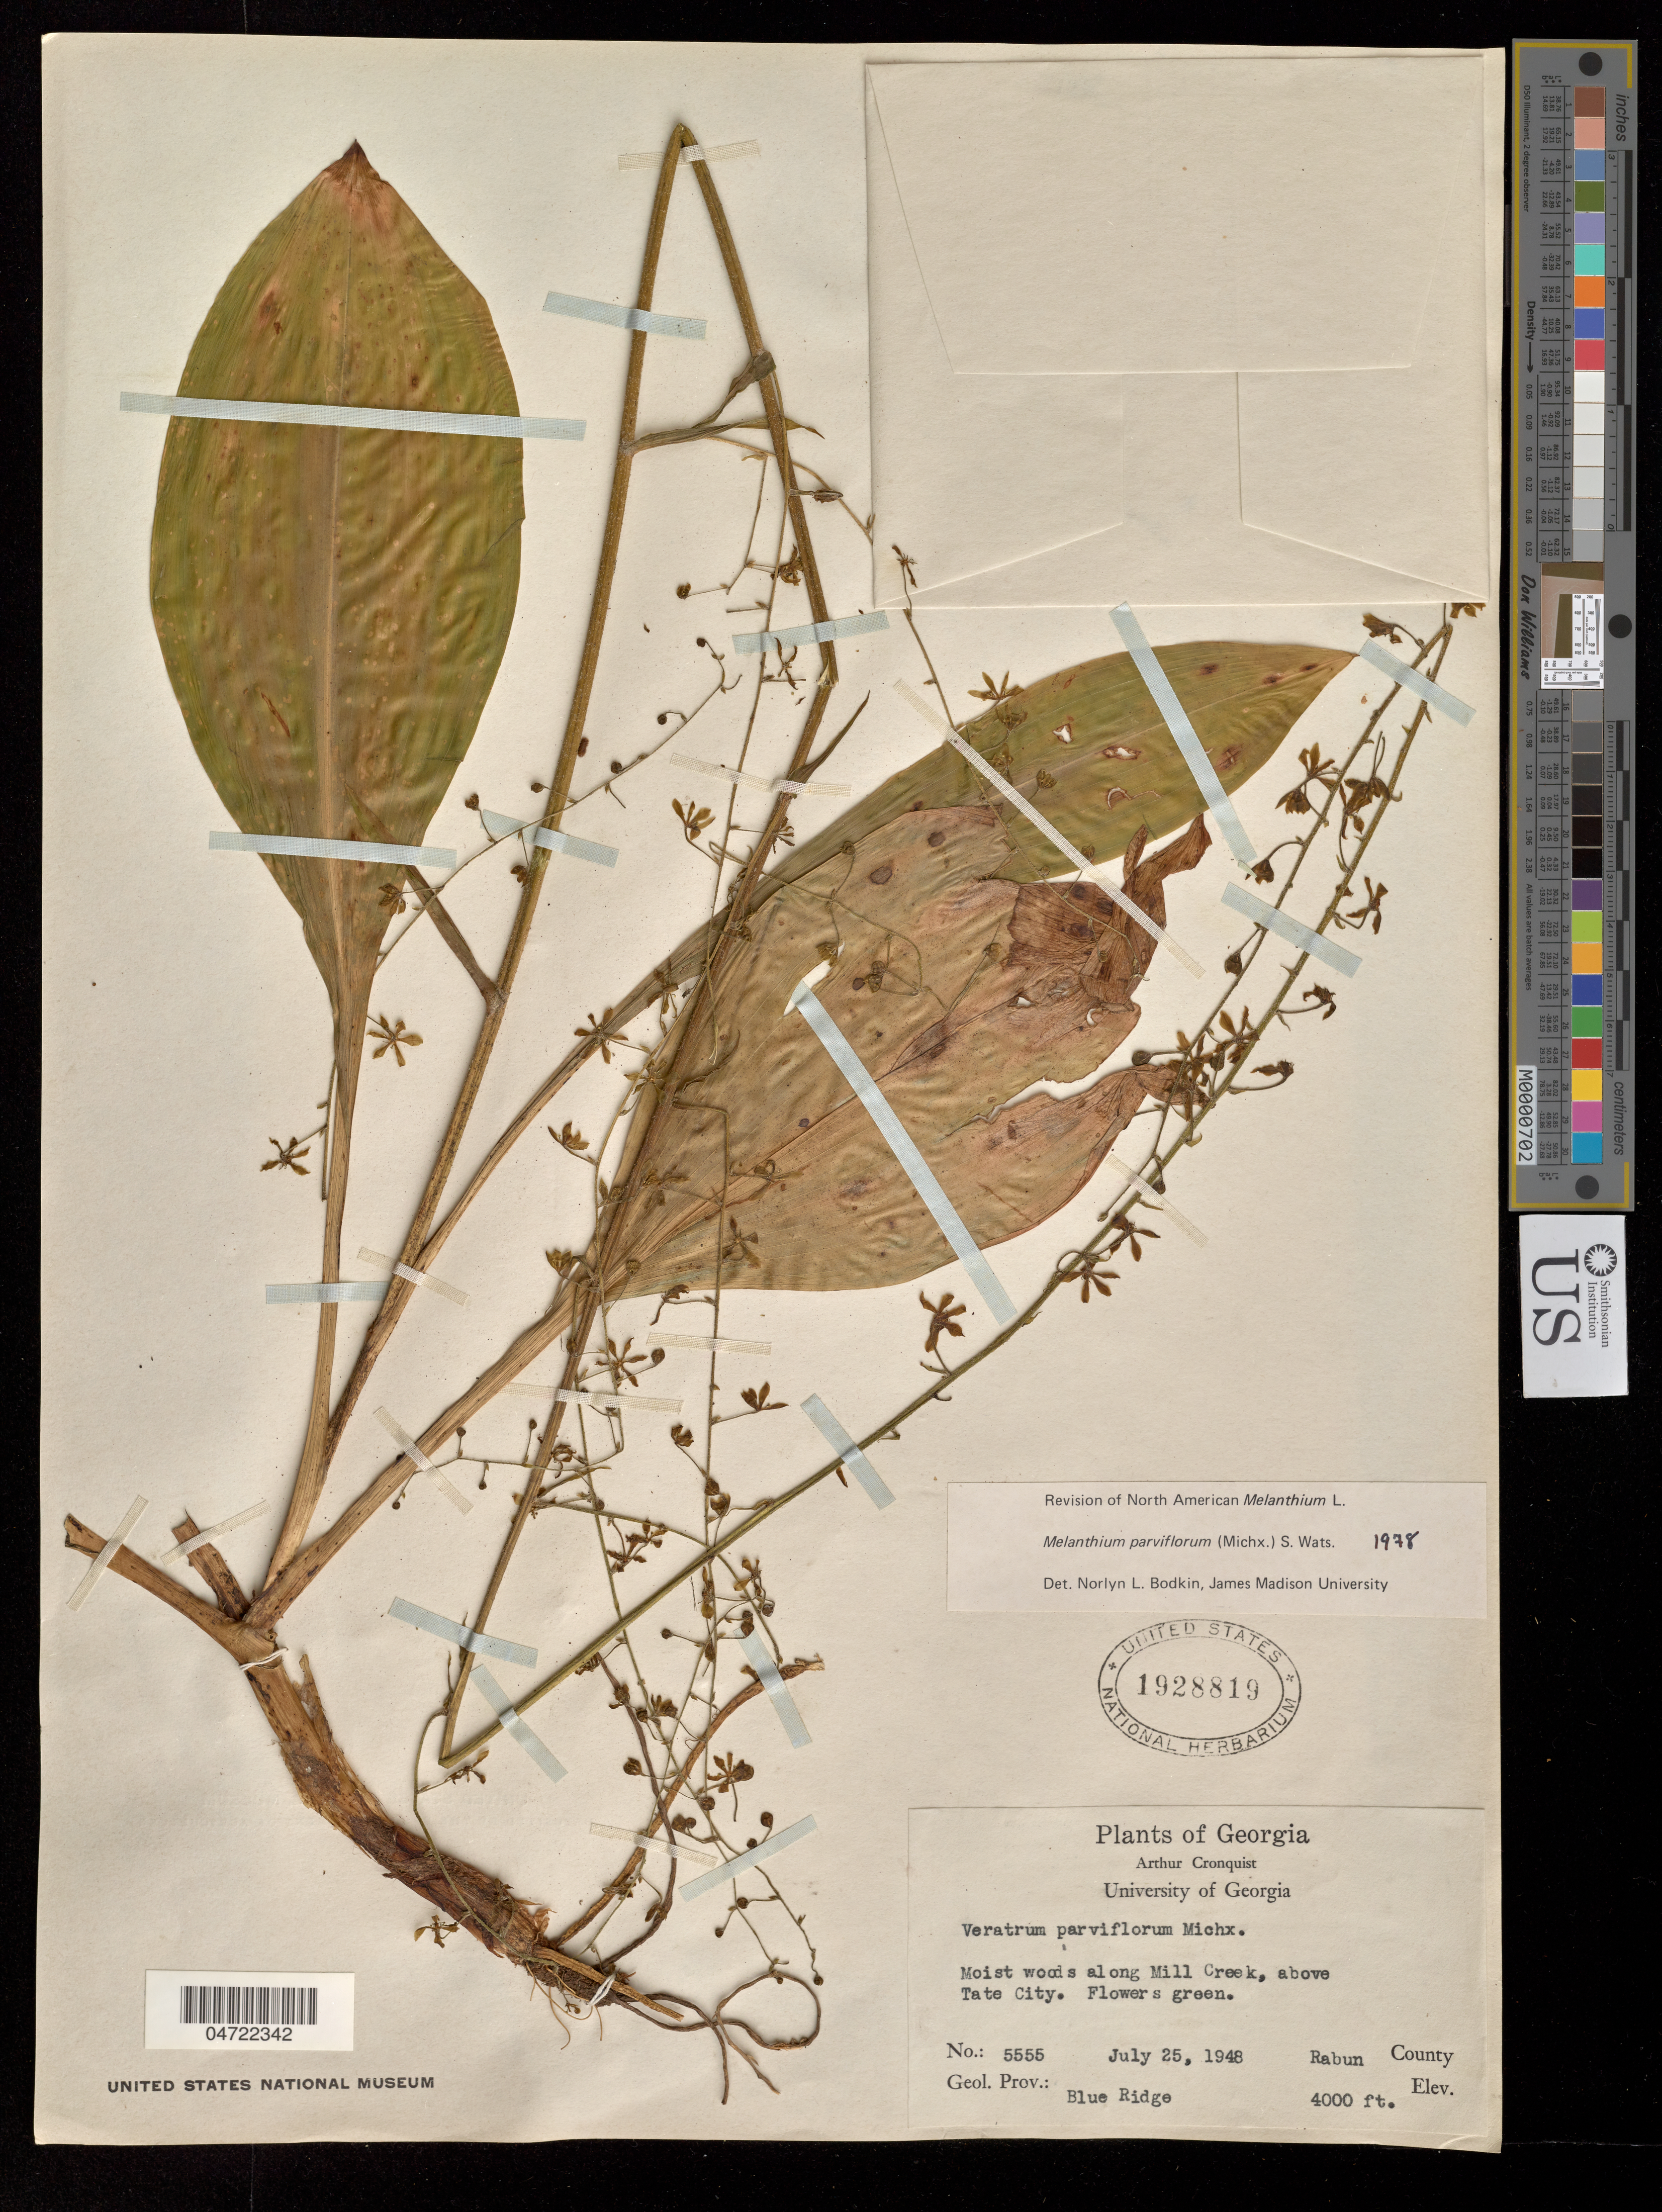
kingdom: Plantae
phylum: Tracheophyta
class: Liliopsida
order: Liliales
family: Melanthiaceae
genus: Melanthium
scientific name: Melanthium parviflorum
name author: (Michx.) S. Watson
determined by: Bodkin, N. L.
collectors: A. J. Cronquist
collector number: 5555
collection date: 1948-07-25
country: United States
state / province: Georgia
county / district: Rabun County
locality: In moist places near Mill Creek, above Tate City.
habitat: Moist woods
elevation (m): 1067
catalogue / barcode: US 1928819